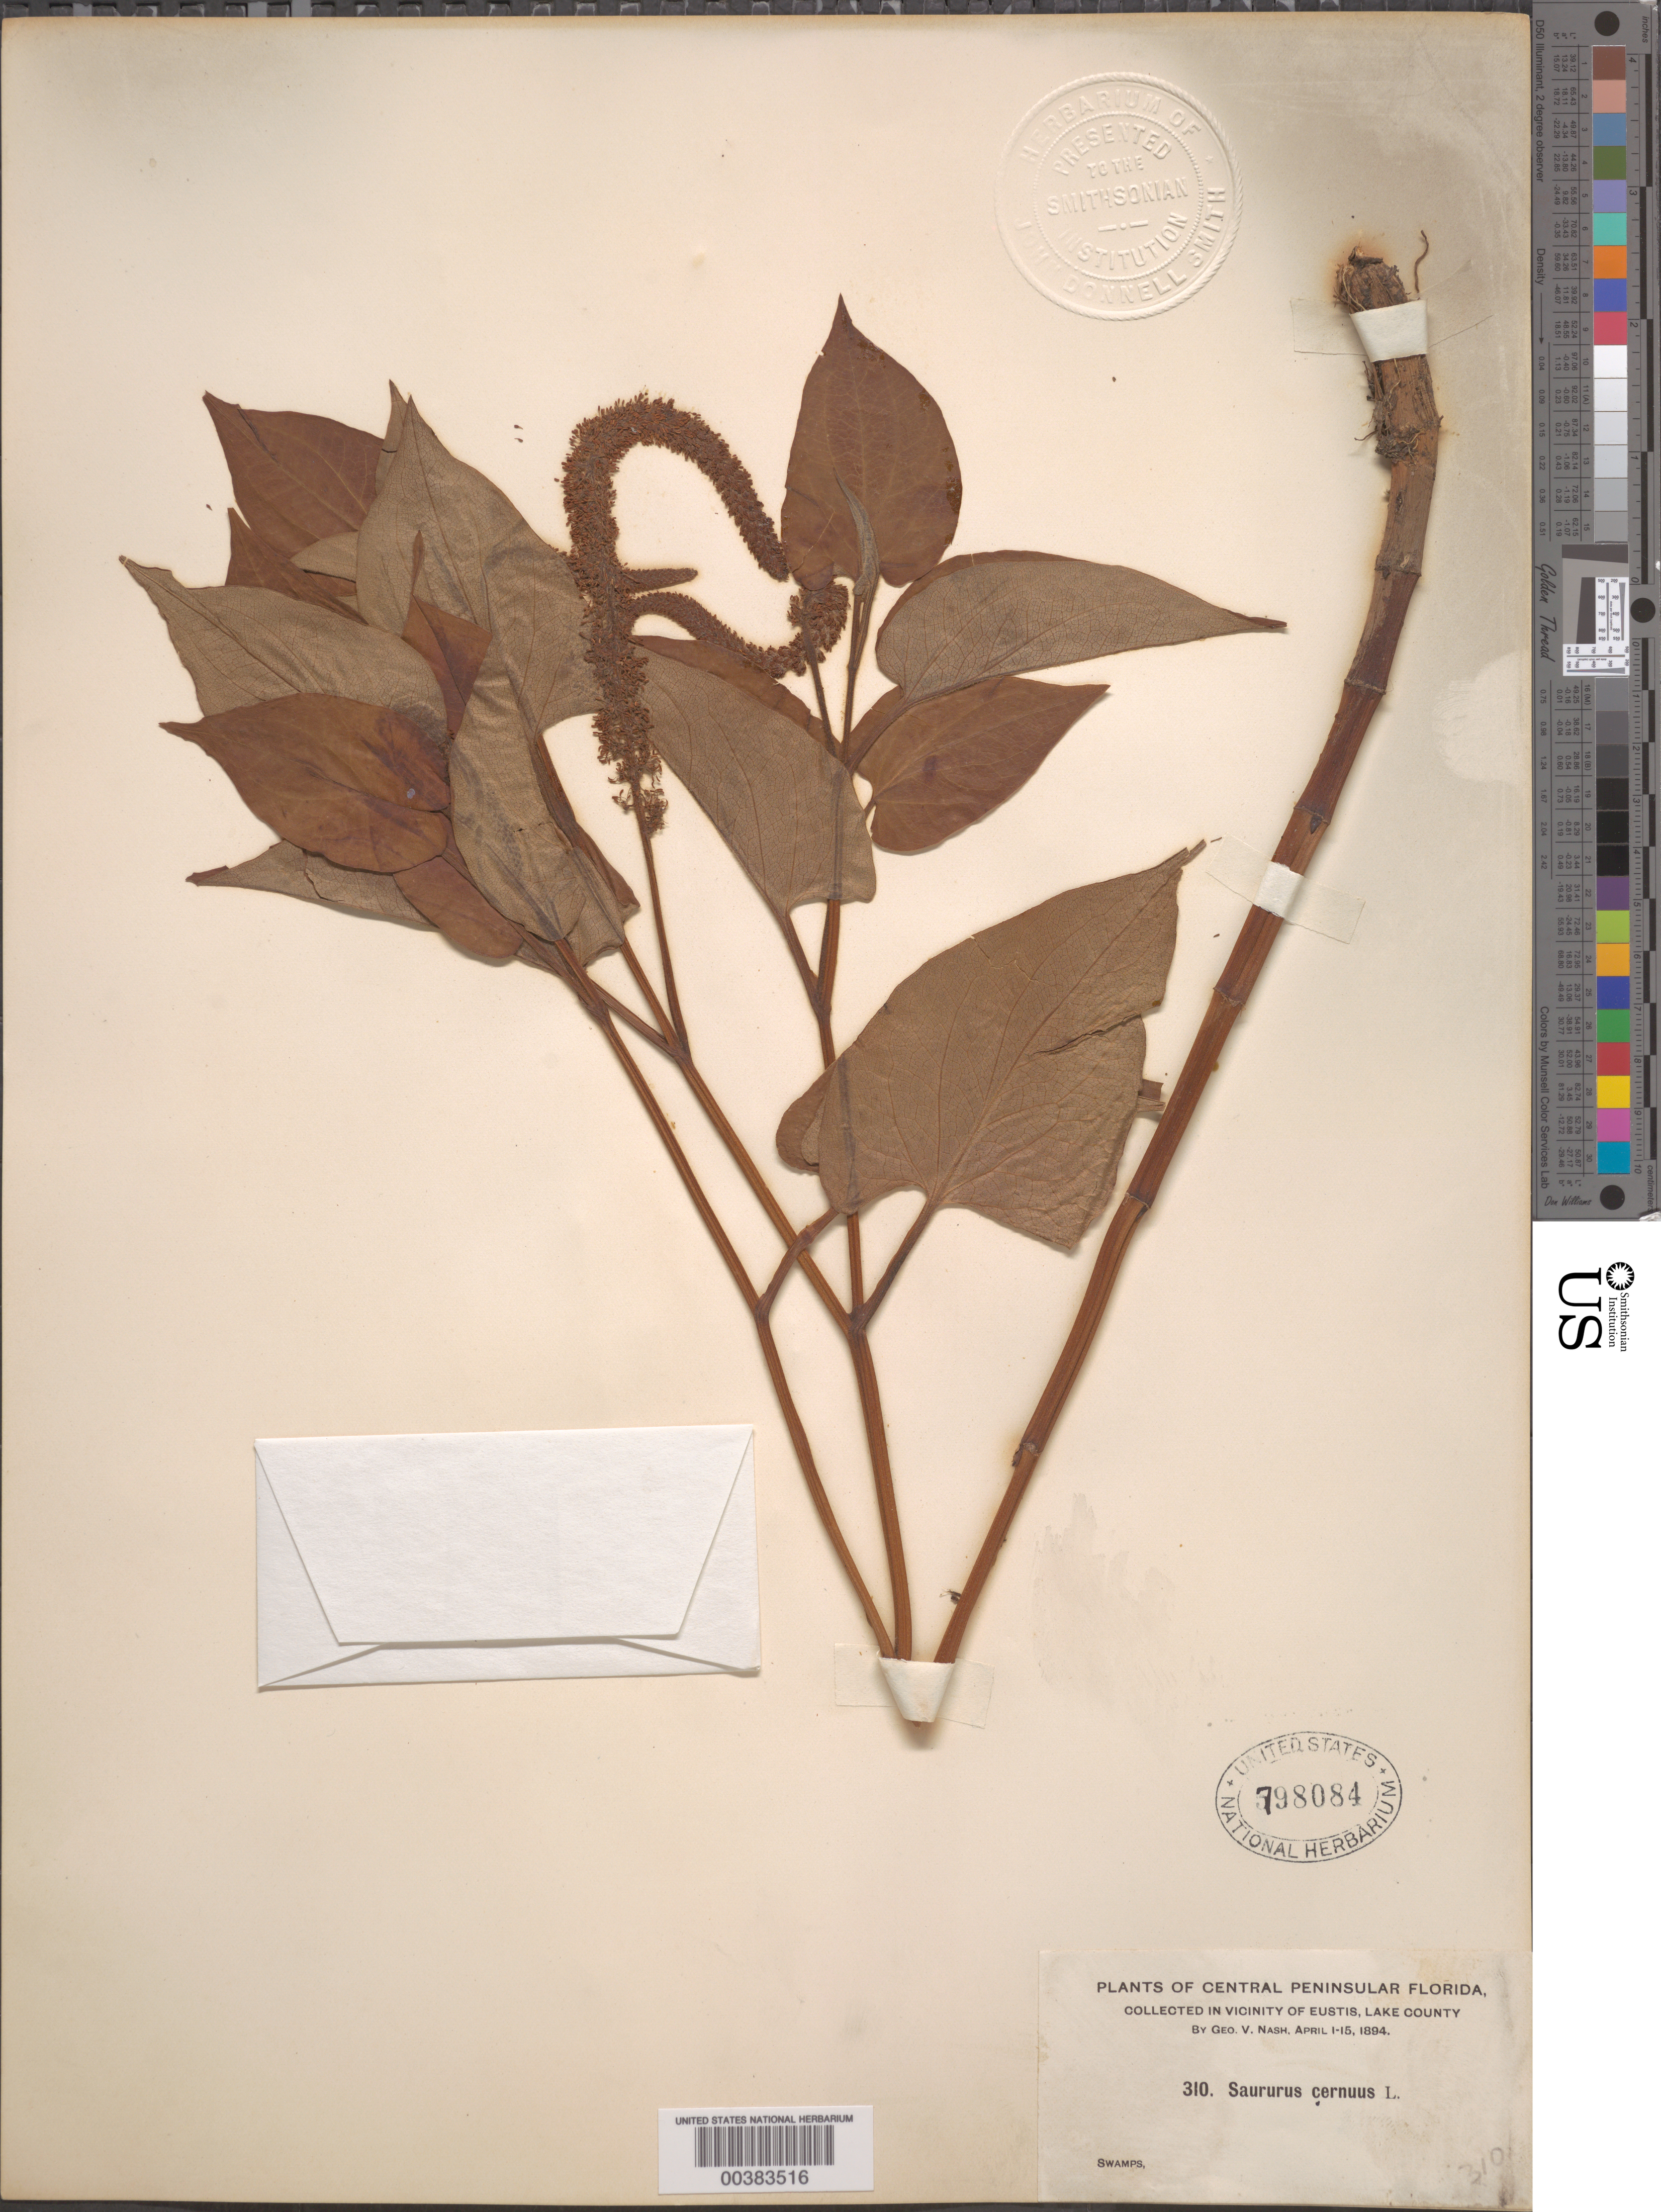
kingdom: Plantae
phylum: Tracheophyta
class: Magnoliopsida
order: Piperales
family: Saururaceae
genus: Saururus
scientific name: Saururus cernuus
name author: L.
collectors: G. V. Nash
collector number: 310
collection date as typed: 01 Apr 1894 to 15 Apr 1894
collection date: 1894-04-01/1894-04-15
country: United States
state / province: Florida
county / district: Lake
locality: Eustis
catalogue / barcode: US 798084